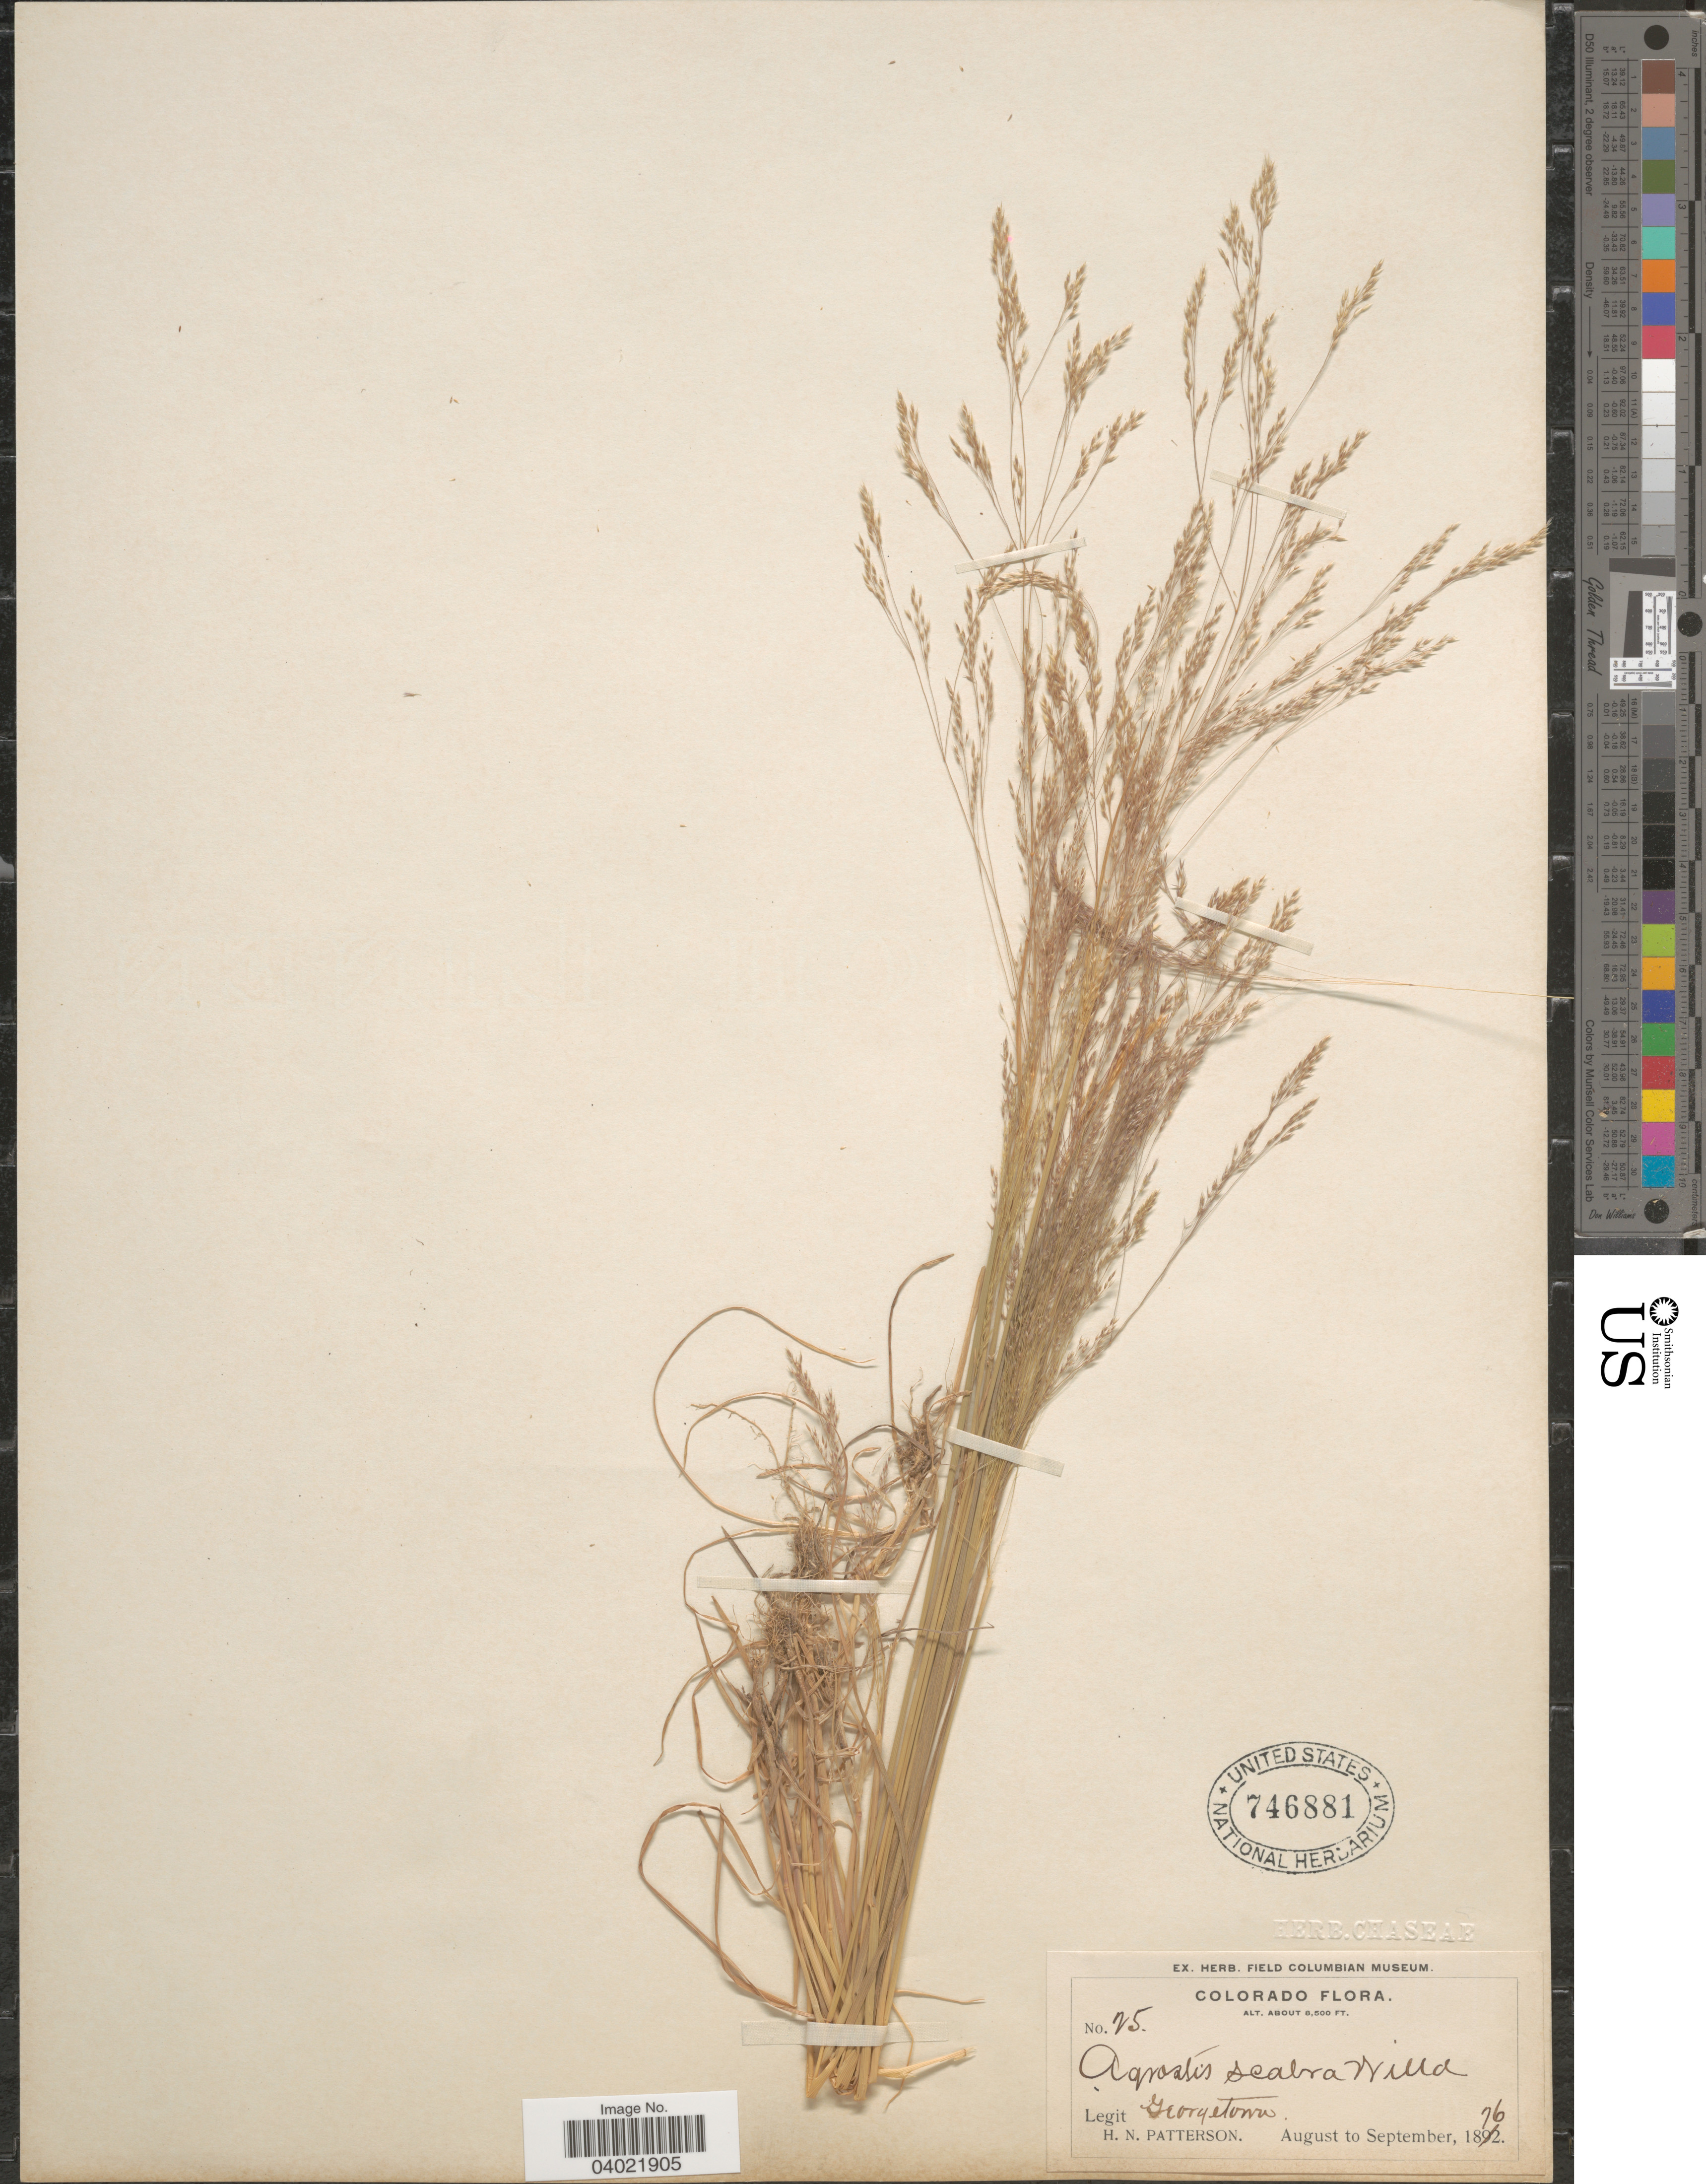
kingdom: Plantae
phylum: Tracheophyta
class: Liliopsida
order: Poales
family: Poaceae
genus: Agrostis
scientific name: Agrostis scabra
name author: Willd.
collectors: H. N. Patterson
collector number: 25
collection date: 1876-08/1876-09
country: United States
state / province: Colorado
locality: Georgetown.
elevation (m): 2591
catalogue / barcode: US 746881